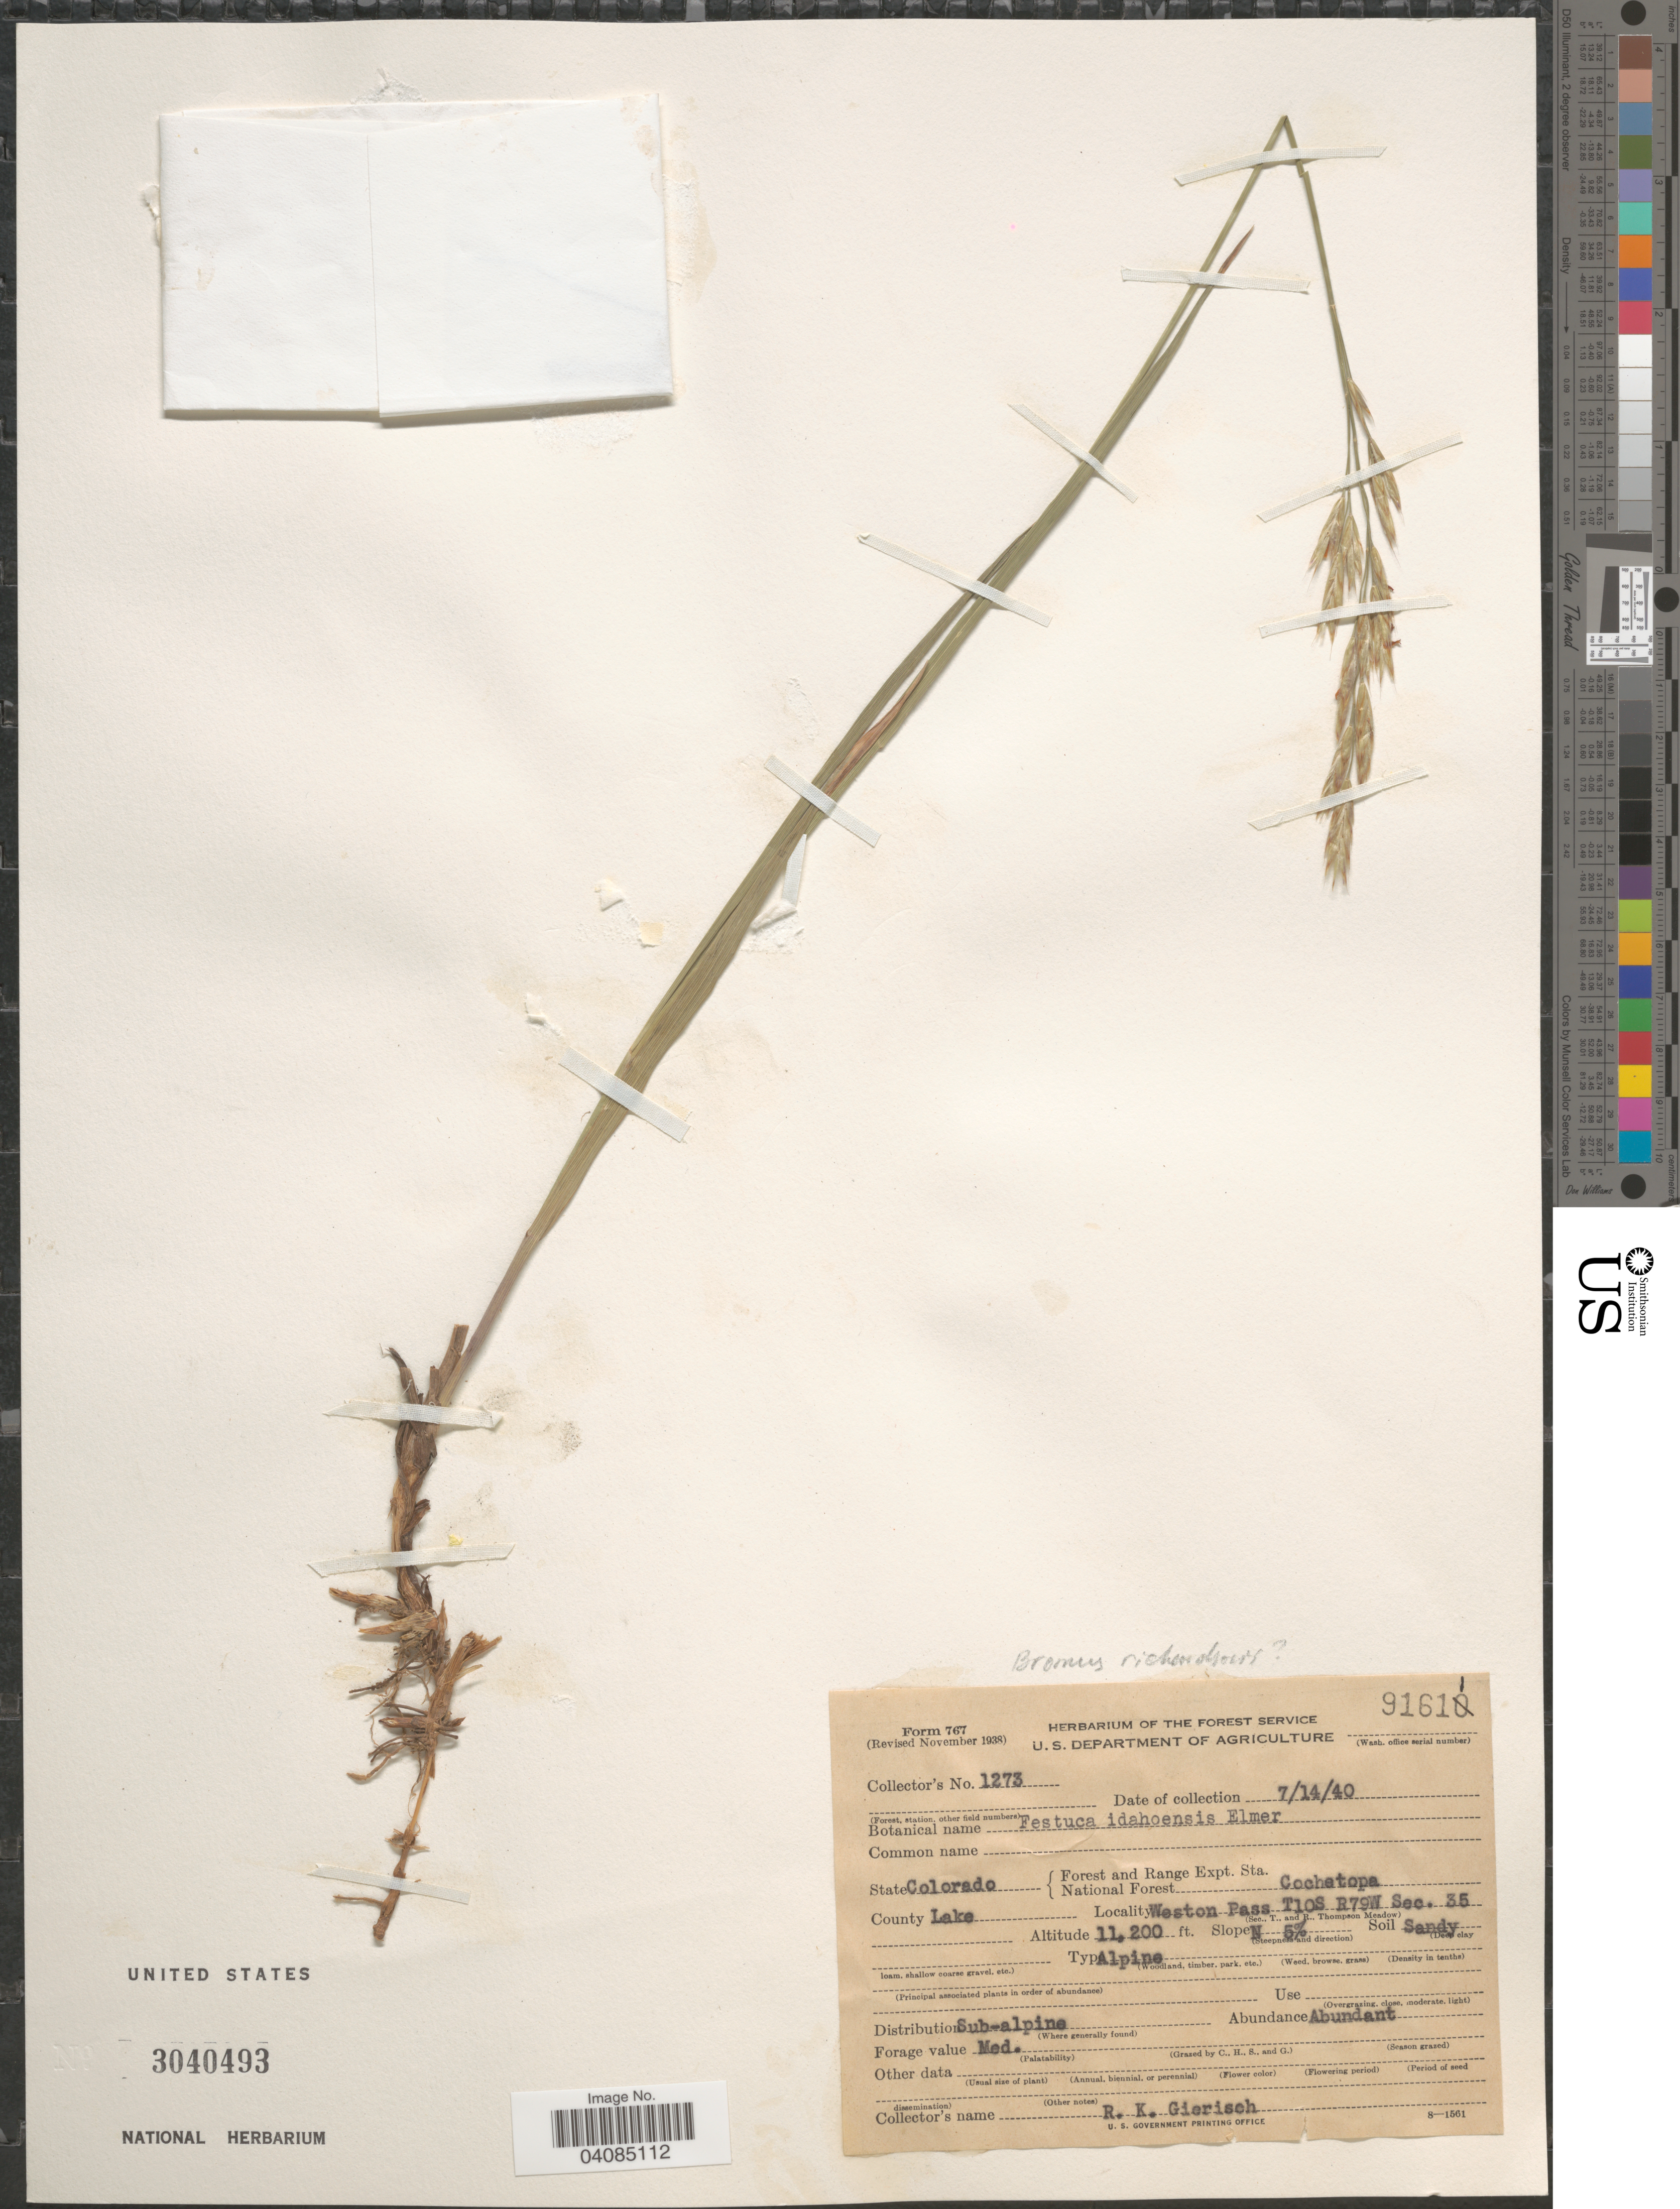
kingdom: Plantae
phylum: Tracheophyta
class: Liliopsida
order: Poales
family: Poaceae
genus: Bromus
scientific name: Bromus richardsonii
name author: Link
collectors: R. Gierisch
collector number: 1273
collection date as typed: Transcribed d/m/y: 14/7/40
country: United States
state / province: Colorado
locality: Forest and Range Expt. Sta. National Forest Cochatopa. County Lake. Weston Pass. T10S R79W Sec. 35.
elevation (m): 3414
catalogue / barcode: US 3040493